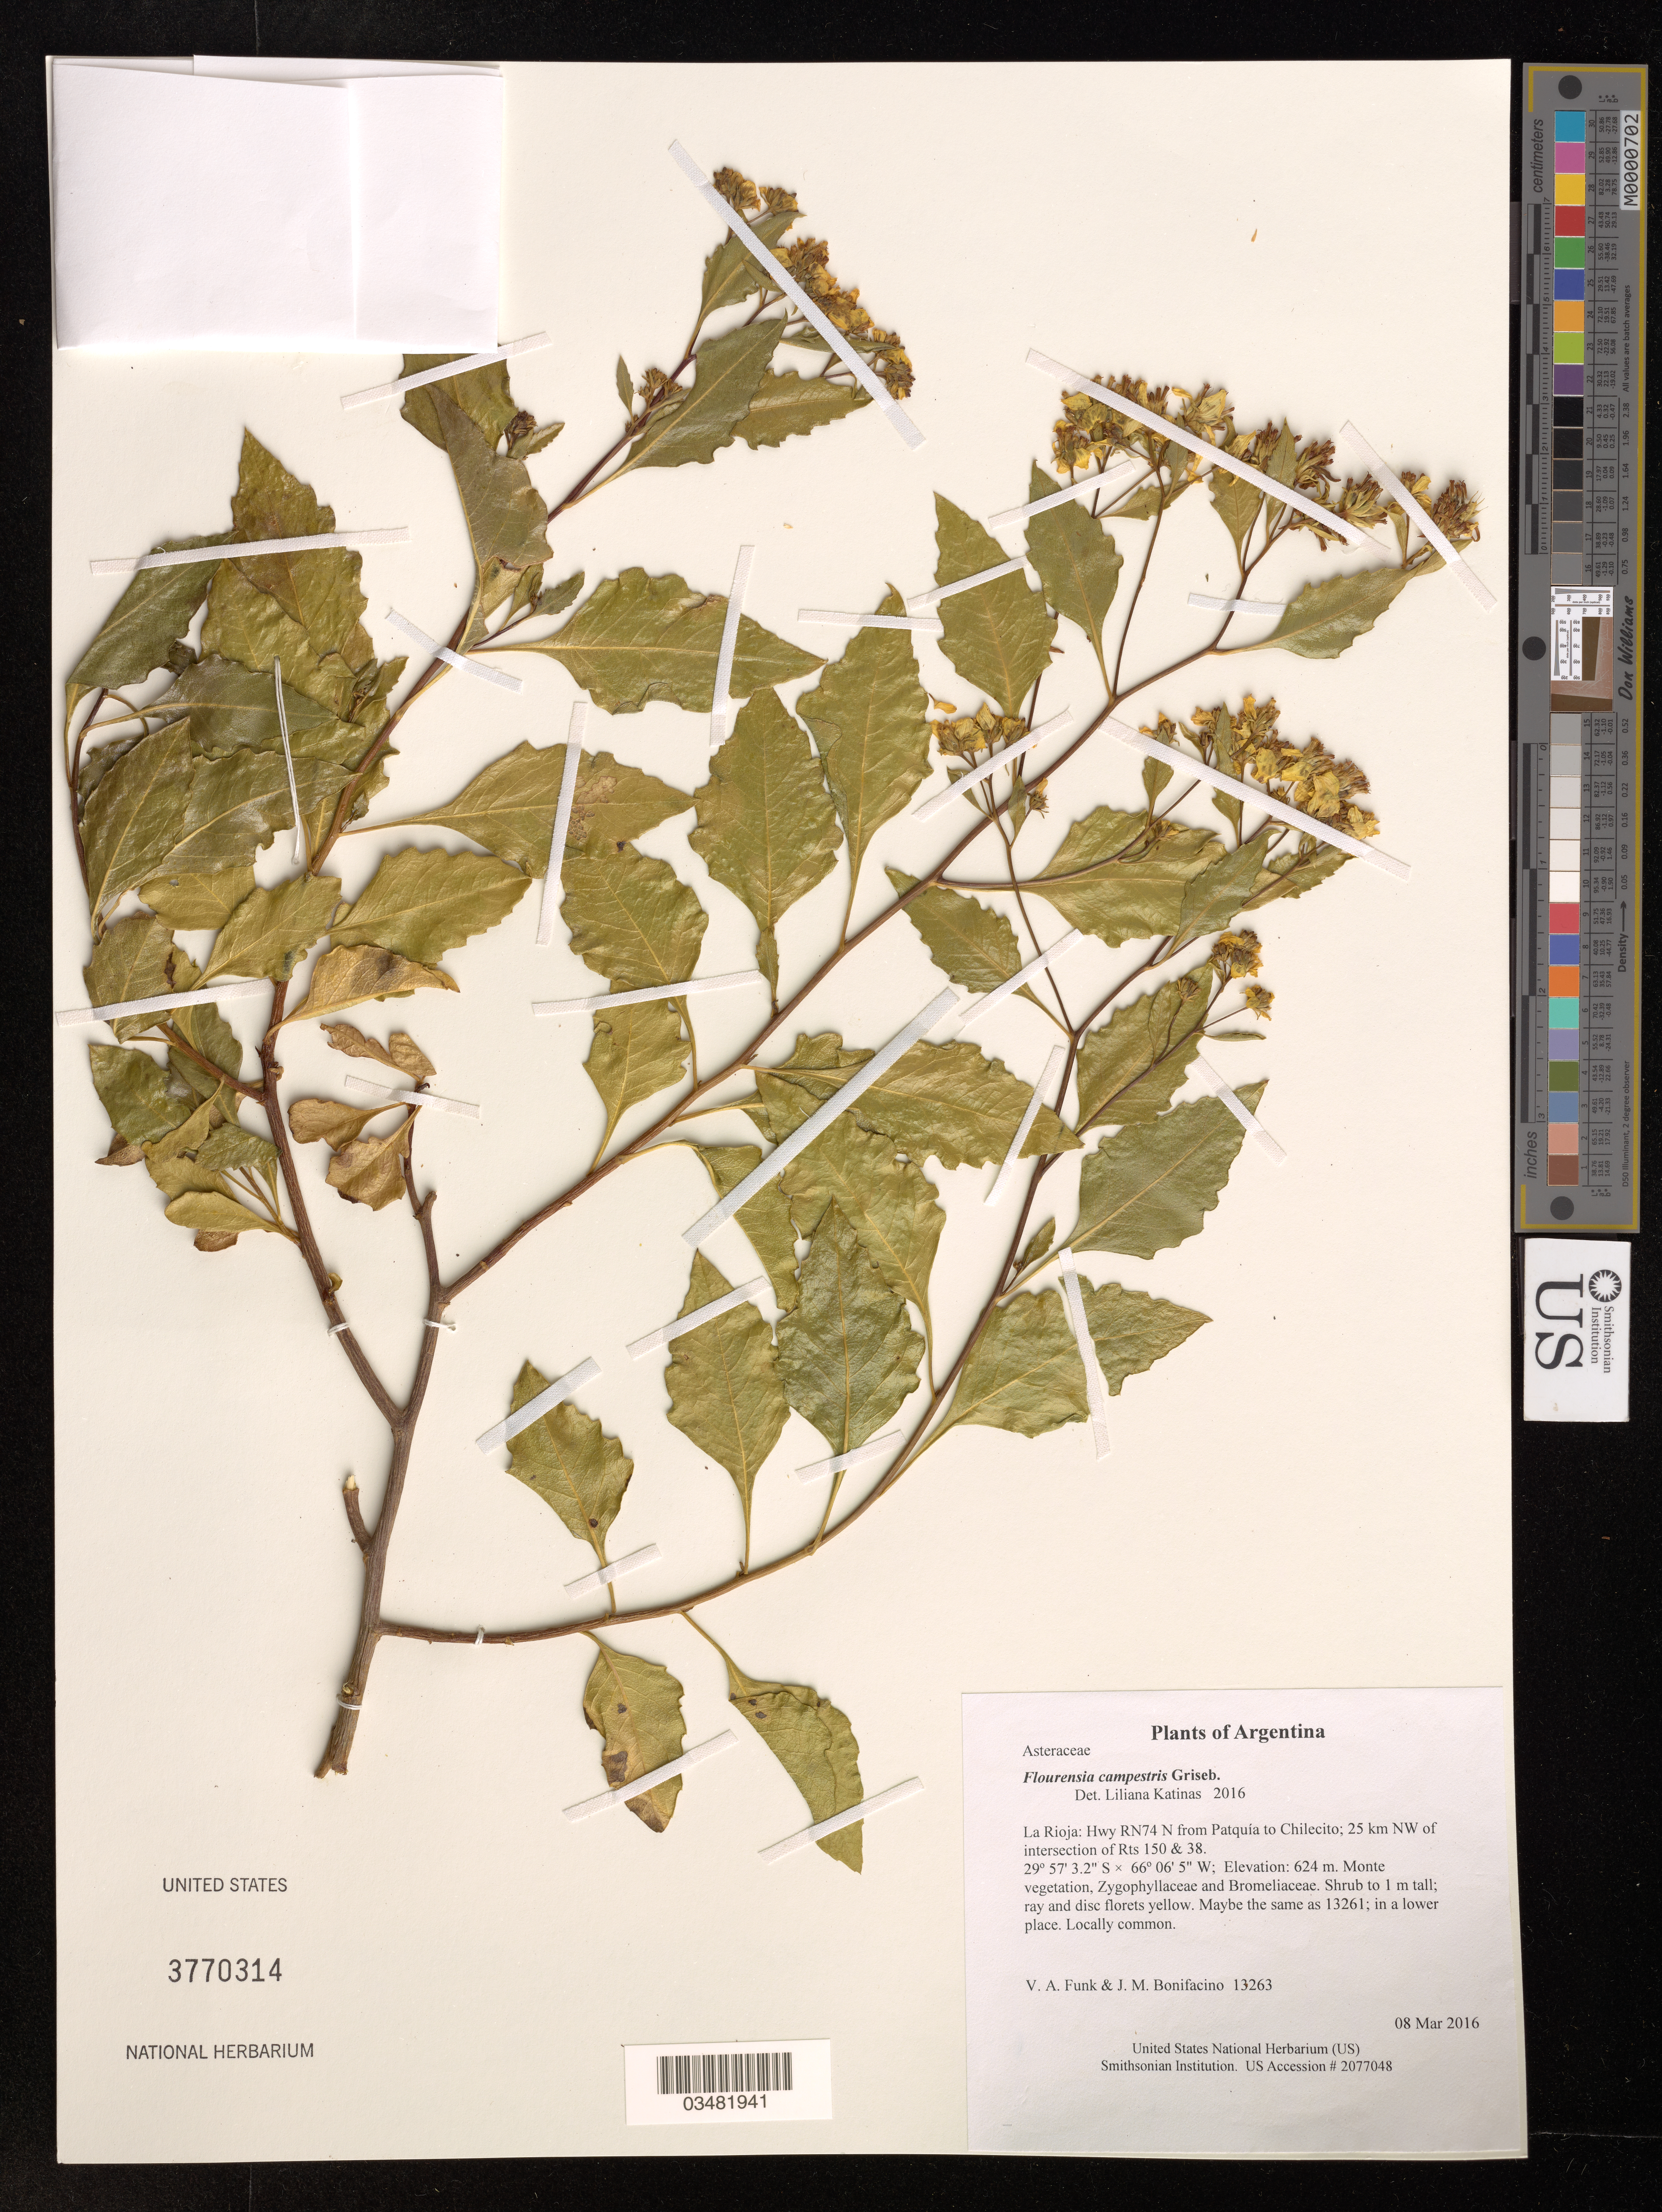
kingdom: Plantae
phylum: Tracheophyta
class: Magnoliopsida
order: Asterales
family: Asteraceae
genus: Flourensia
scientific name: Flourensia campestris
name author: Griseb.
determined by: Katinas, L.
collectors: V. Funk & M. Bonifacino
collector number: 13263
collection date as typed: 8 March 2016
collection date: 2016-03-08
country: Argentina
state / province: La Rioja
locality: Hwy RN74 N from Patquía to Chilecito; 25 km NW of intersection of Rts 150 & 38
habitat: Monte vegetation, Zygophyllaceae and Bromeliaceae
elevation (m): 624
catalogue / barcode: US 3770314